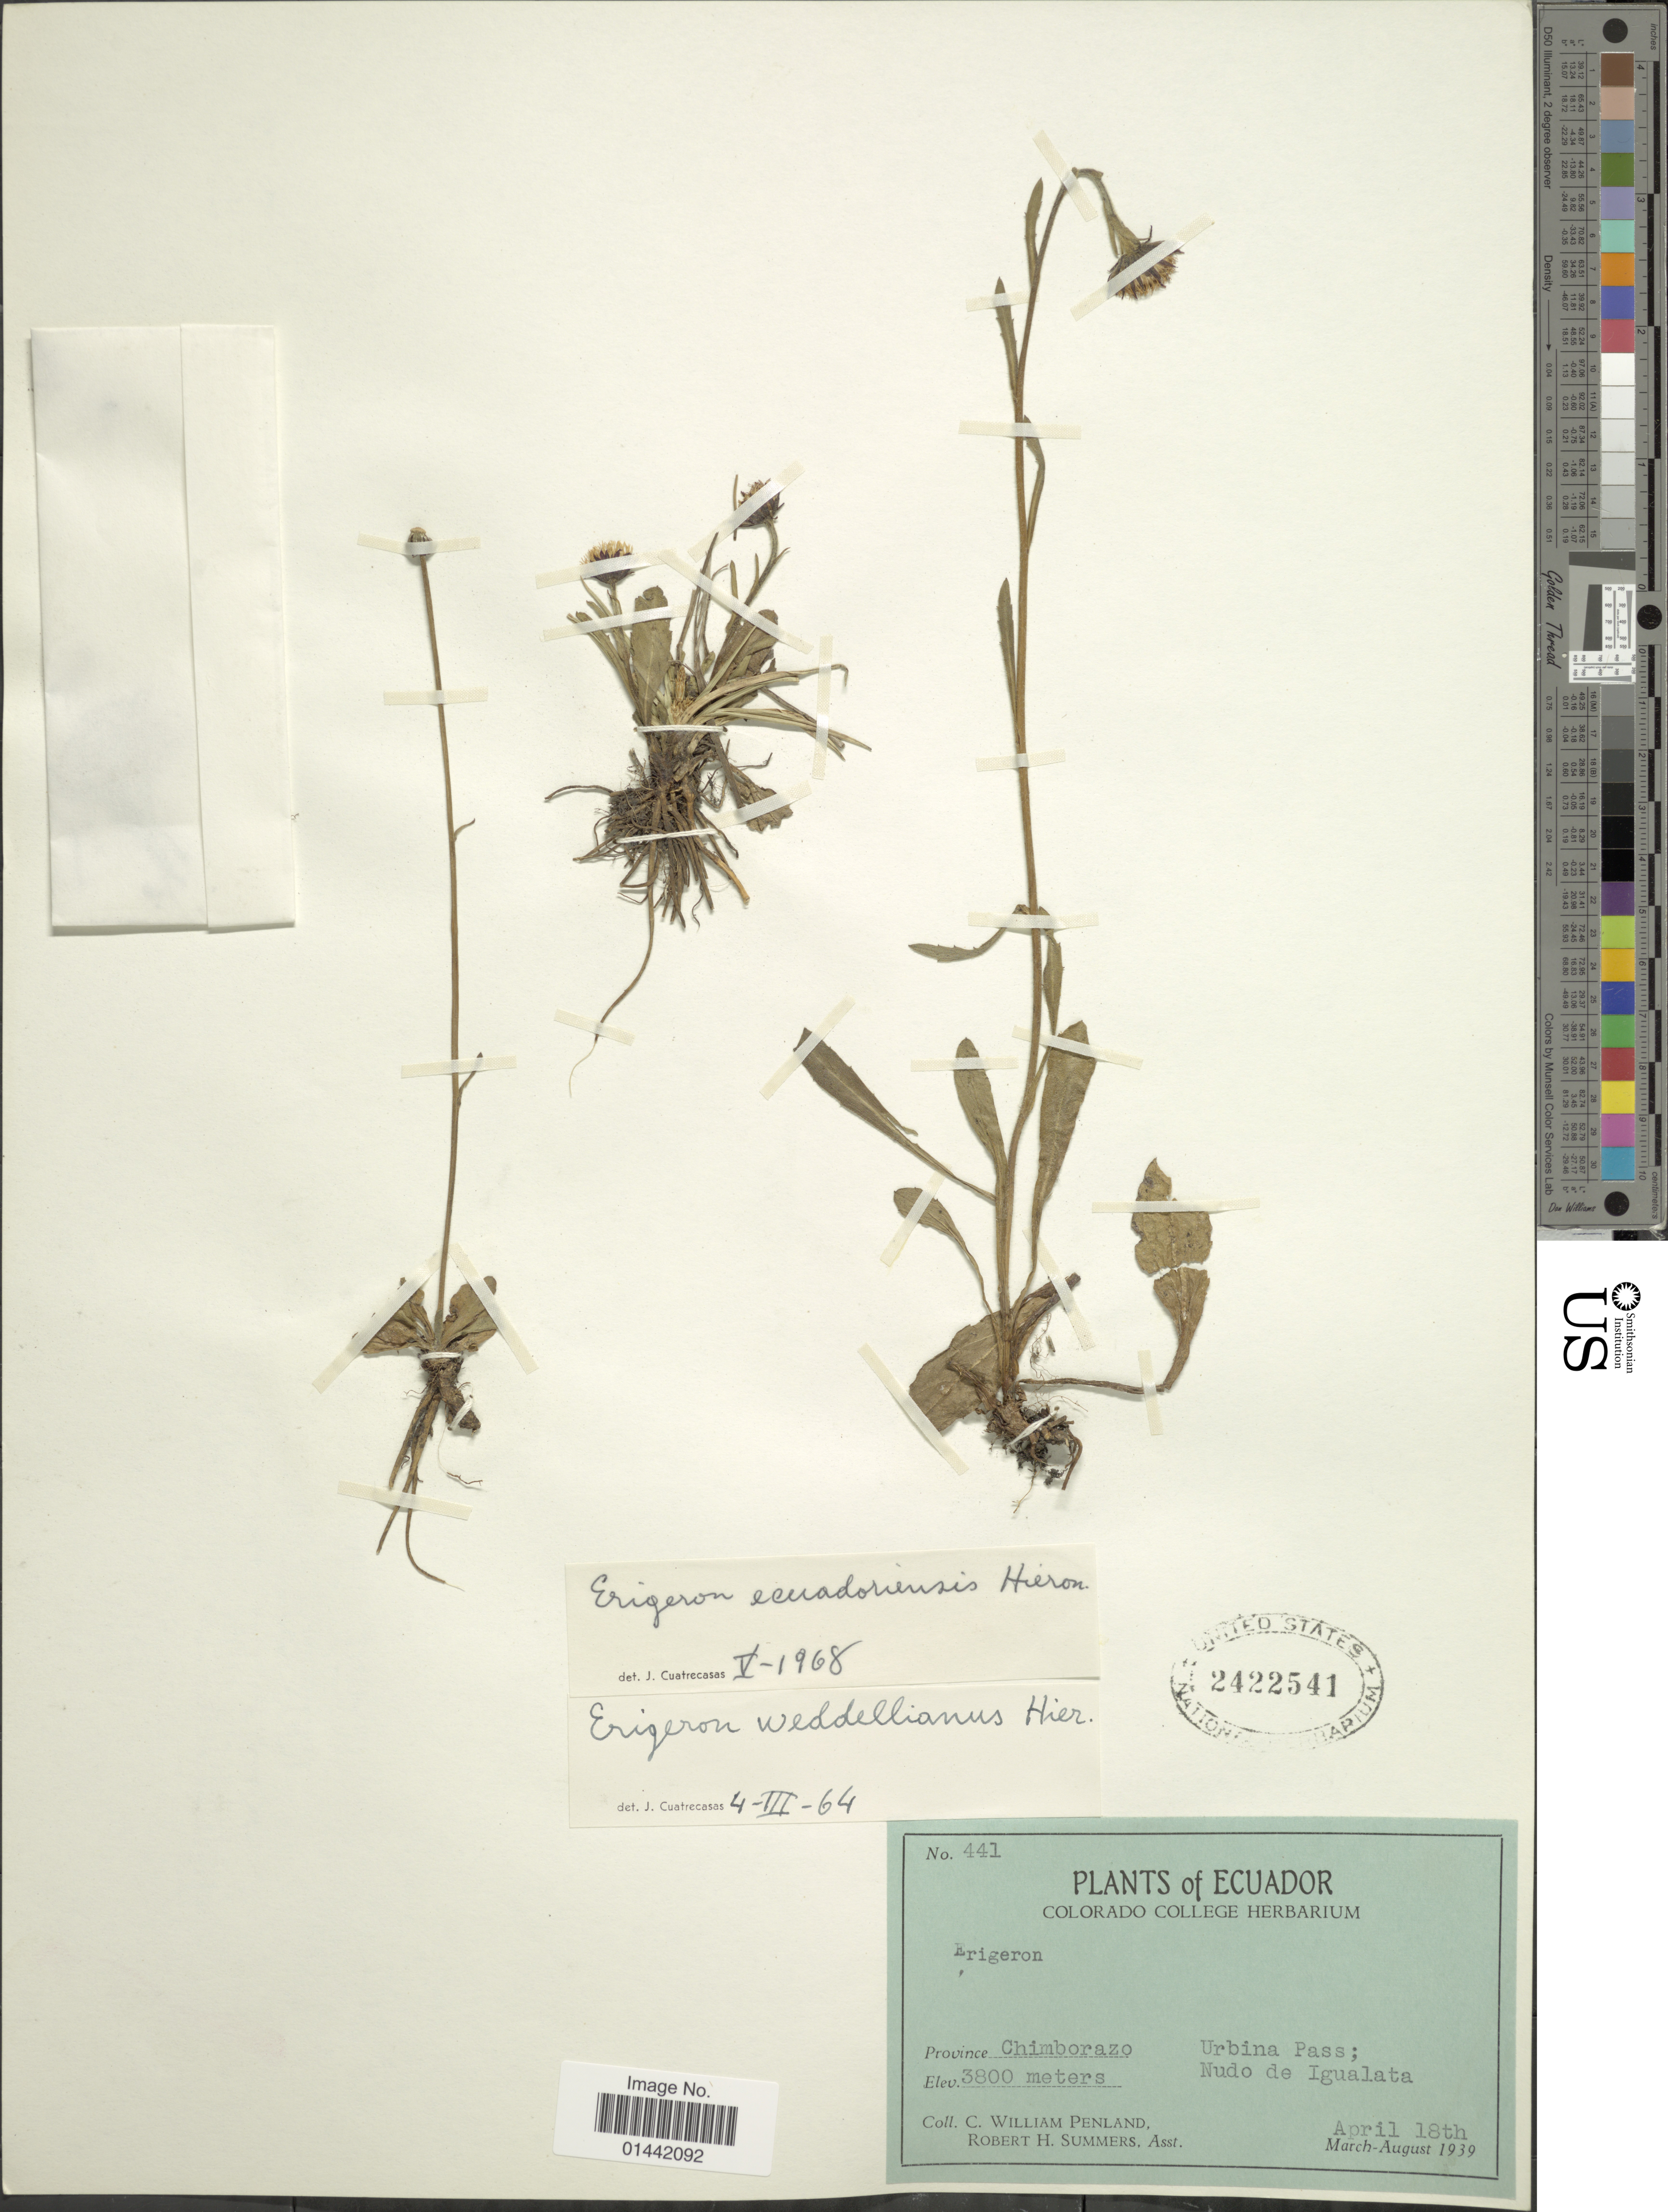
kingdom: Plantae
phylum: Tracheophyta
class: Magnoliopsida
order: Asterales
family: Asteraceae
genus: Erigeron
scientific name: Erigeron ecuadoriensis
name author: Hieron.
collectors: C. W. Penland & R. Summers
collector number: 441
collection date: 1939-04-18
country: Ecuador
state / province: Chimborazo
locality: Urbina Pass; Nudo de Igualata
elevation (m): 3800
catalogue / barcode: US 2422541